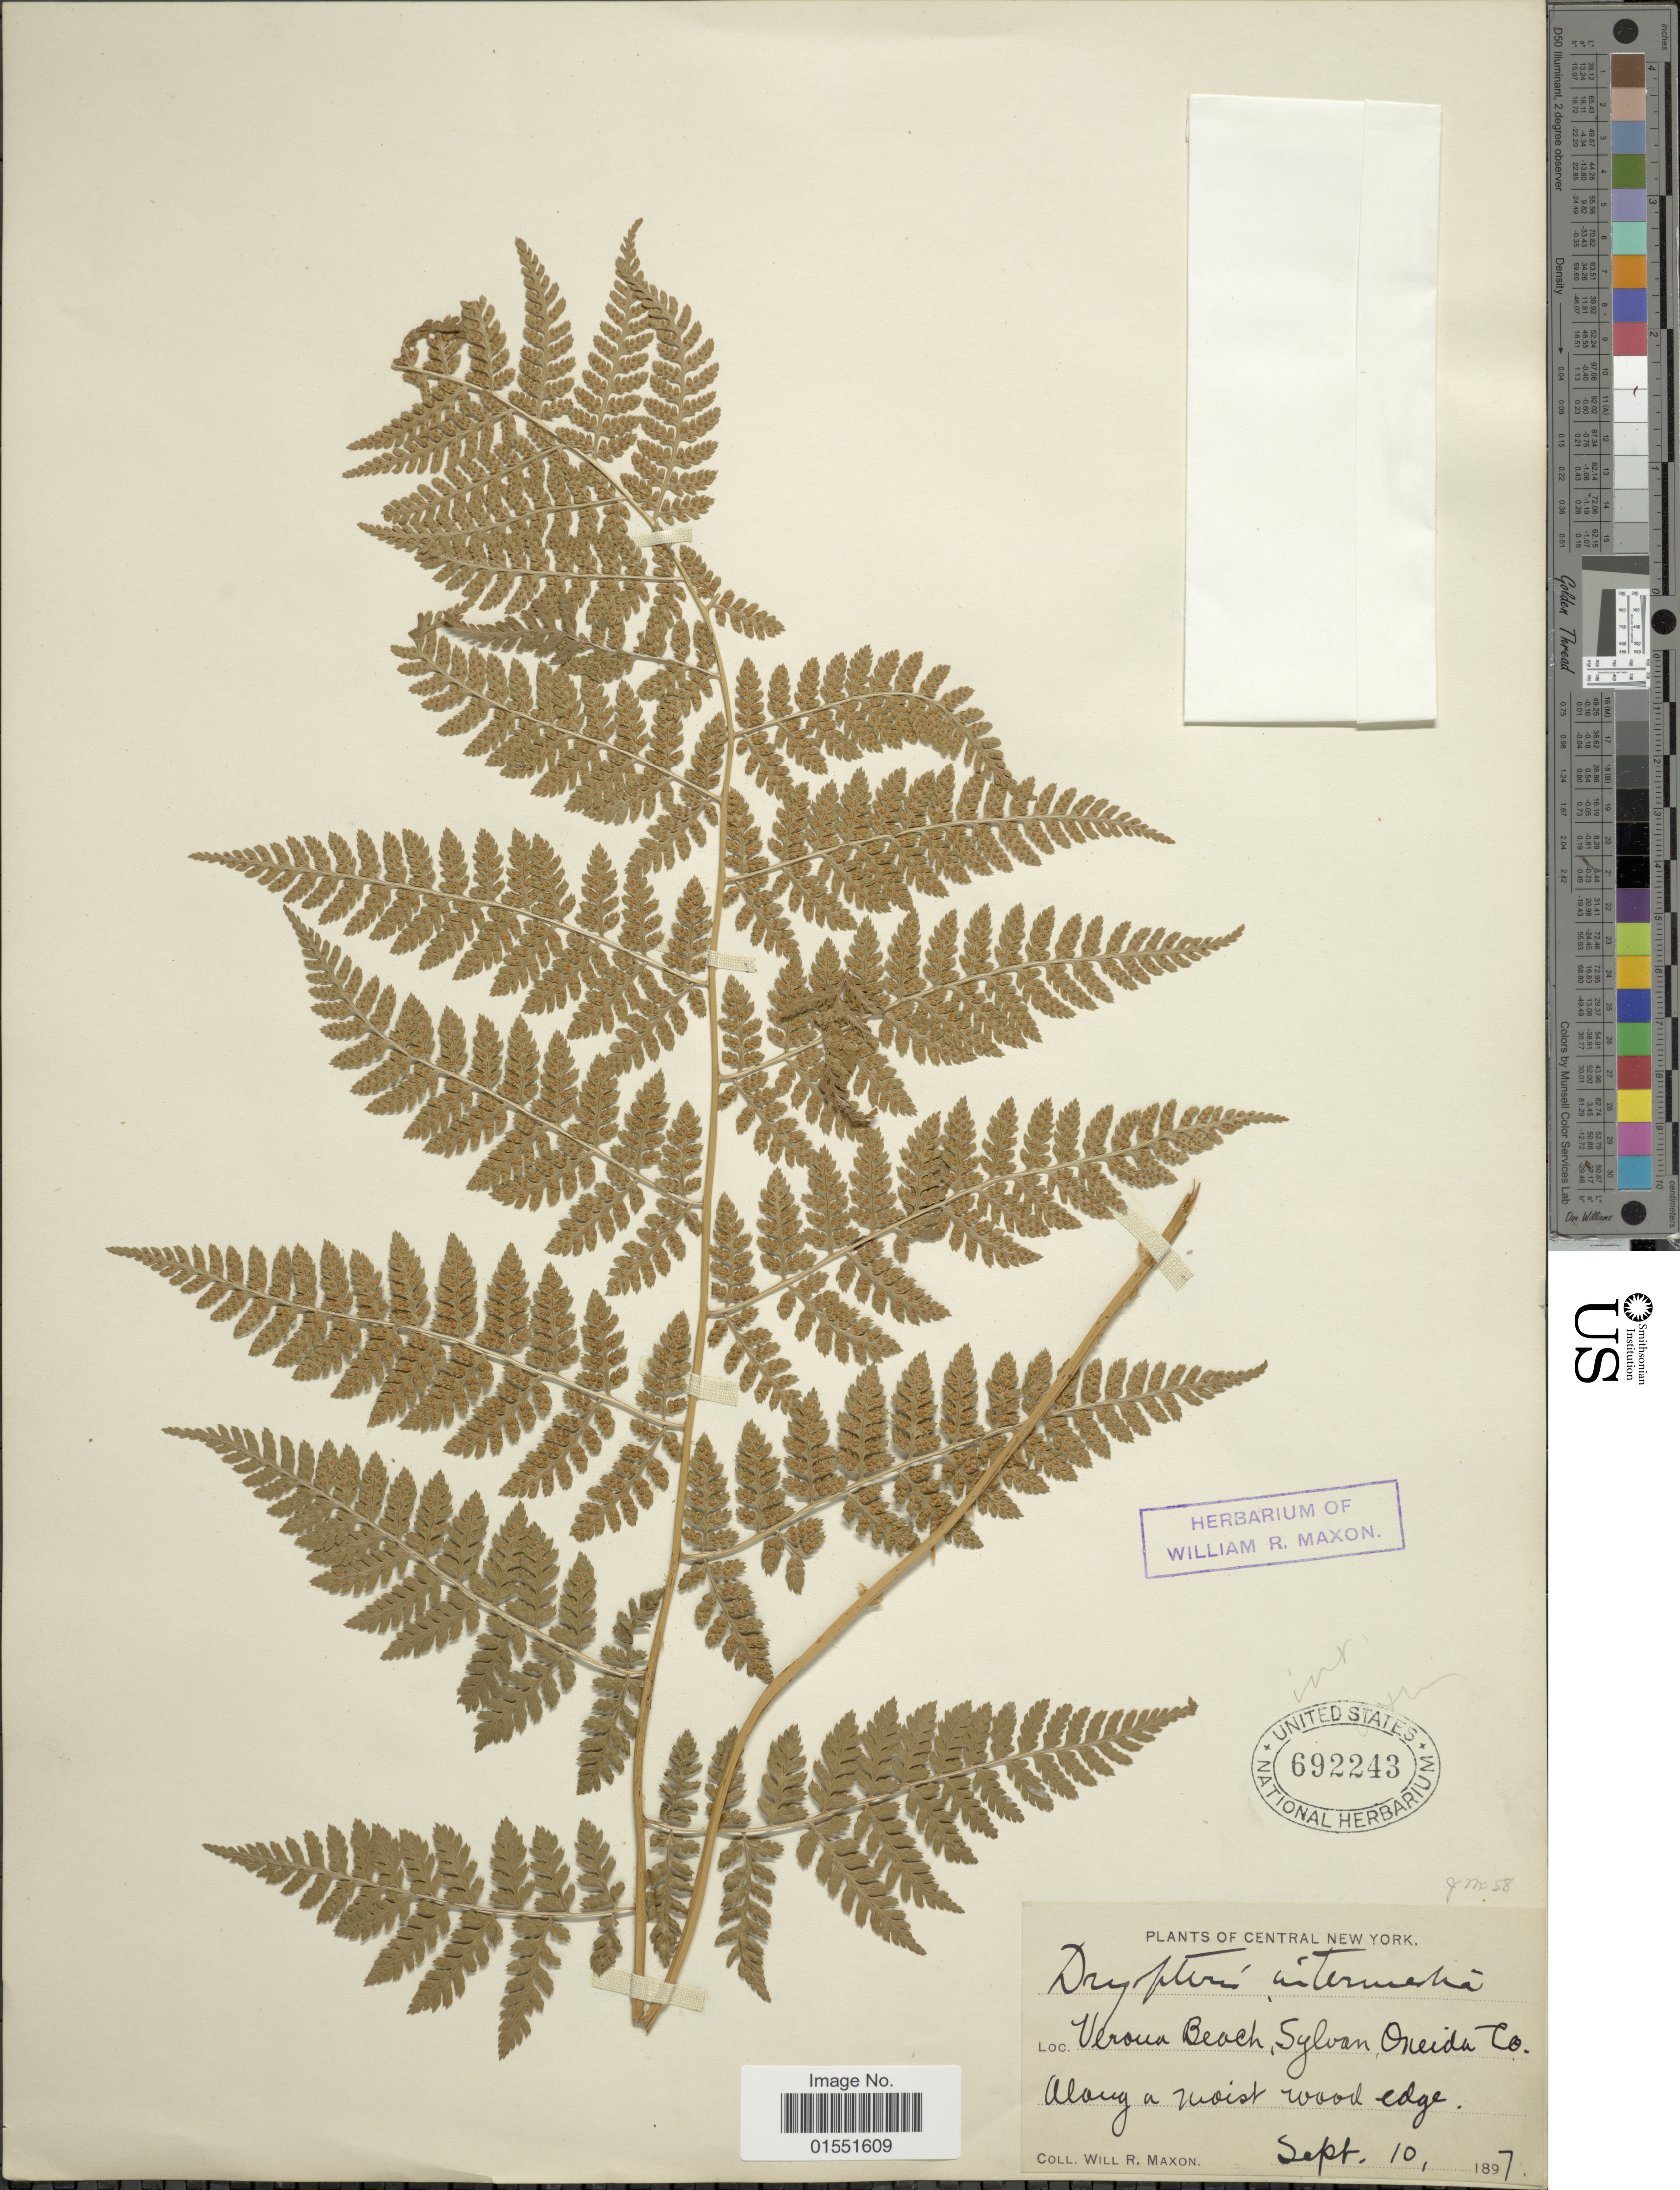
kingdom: Plantae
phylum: Tracheophyta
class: Polypodiopsida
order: Polypodiales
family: Dryopteridaceae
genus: Dryopteris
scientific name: Dryopteris intermedia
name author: (Muhl.) A. Gray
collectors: W. R. Maxon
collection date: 1897-09-10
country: United States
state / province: New York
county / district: Oneida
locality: Central New York. Verona Beach, Sylvan, Oneida Co.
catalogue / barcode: US 692243